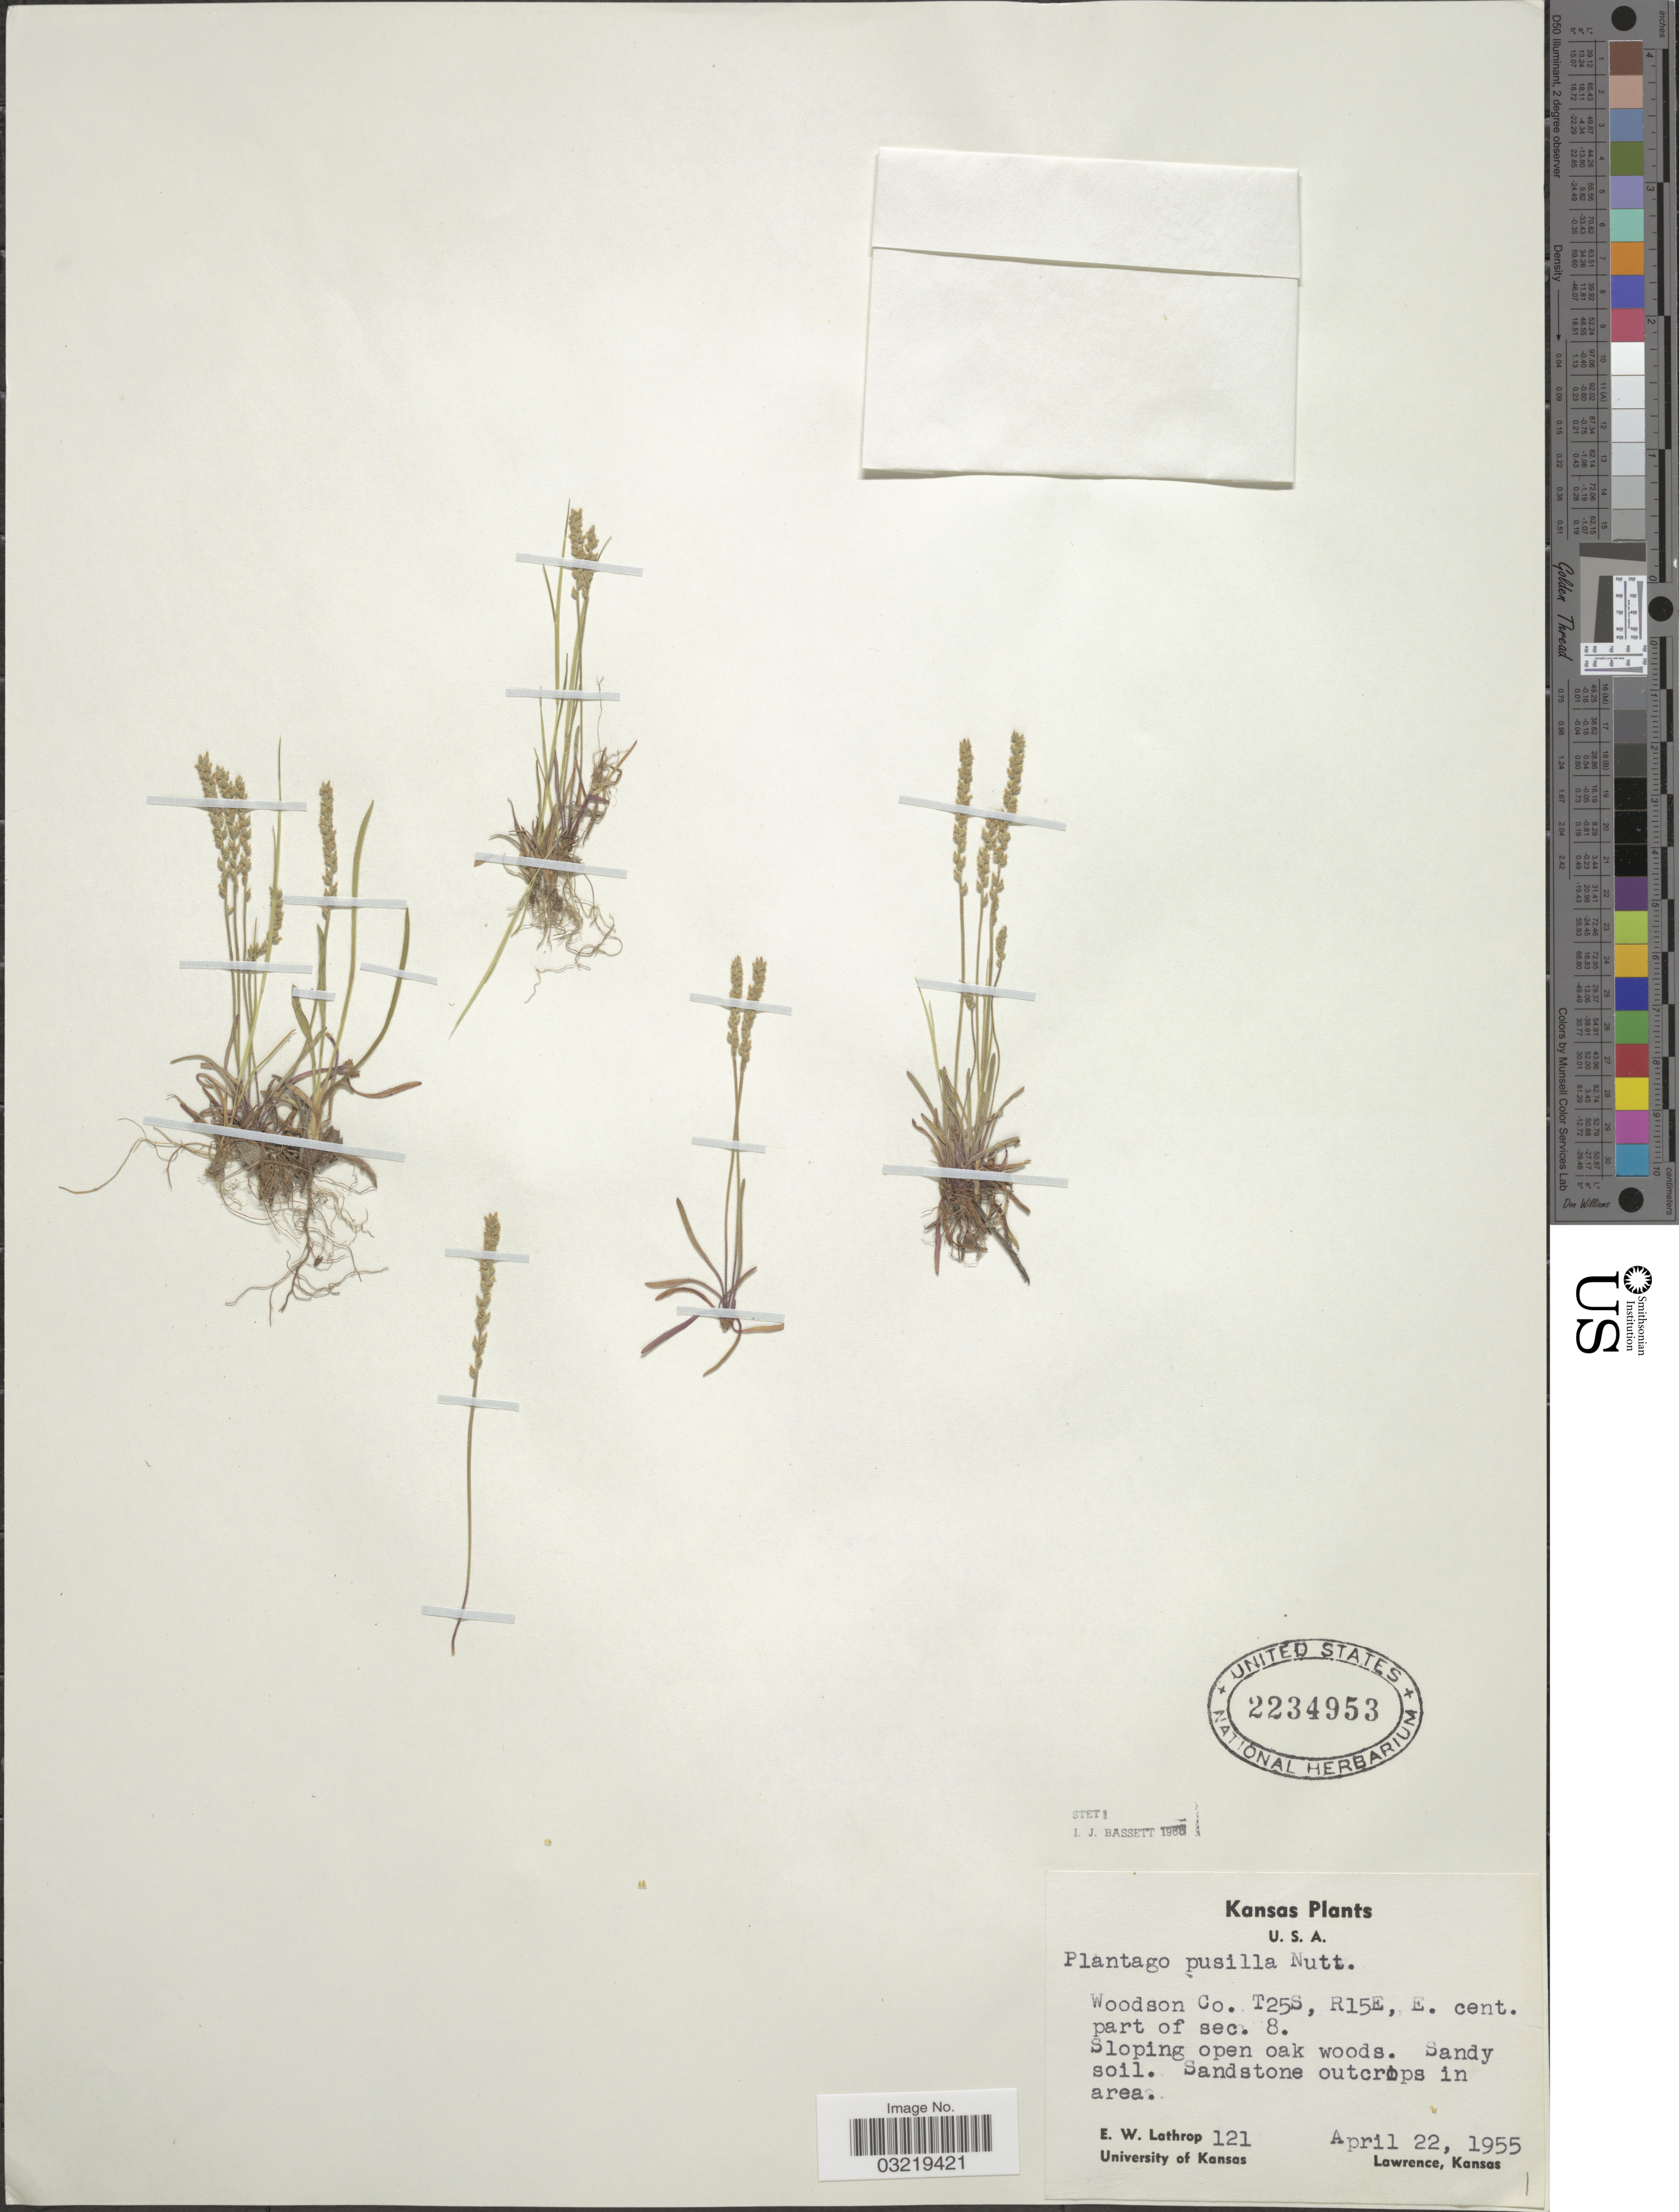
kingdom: Plantae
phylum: Tracheophyta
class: Magnoliopsida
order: Lamiales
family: Plantaginaceae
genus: Plantago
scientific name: Plantago pusilla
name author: Nutt.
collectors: E. W. Lathrop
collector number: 121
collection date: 1955-04-22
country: United States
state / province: Kansas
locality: Woodson Co. T25S, R15E, E. cent. part of sec. 8.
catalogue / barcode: US 2234953